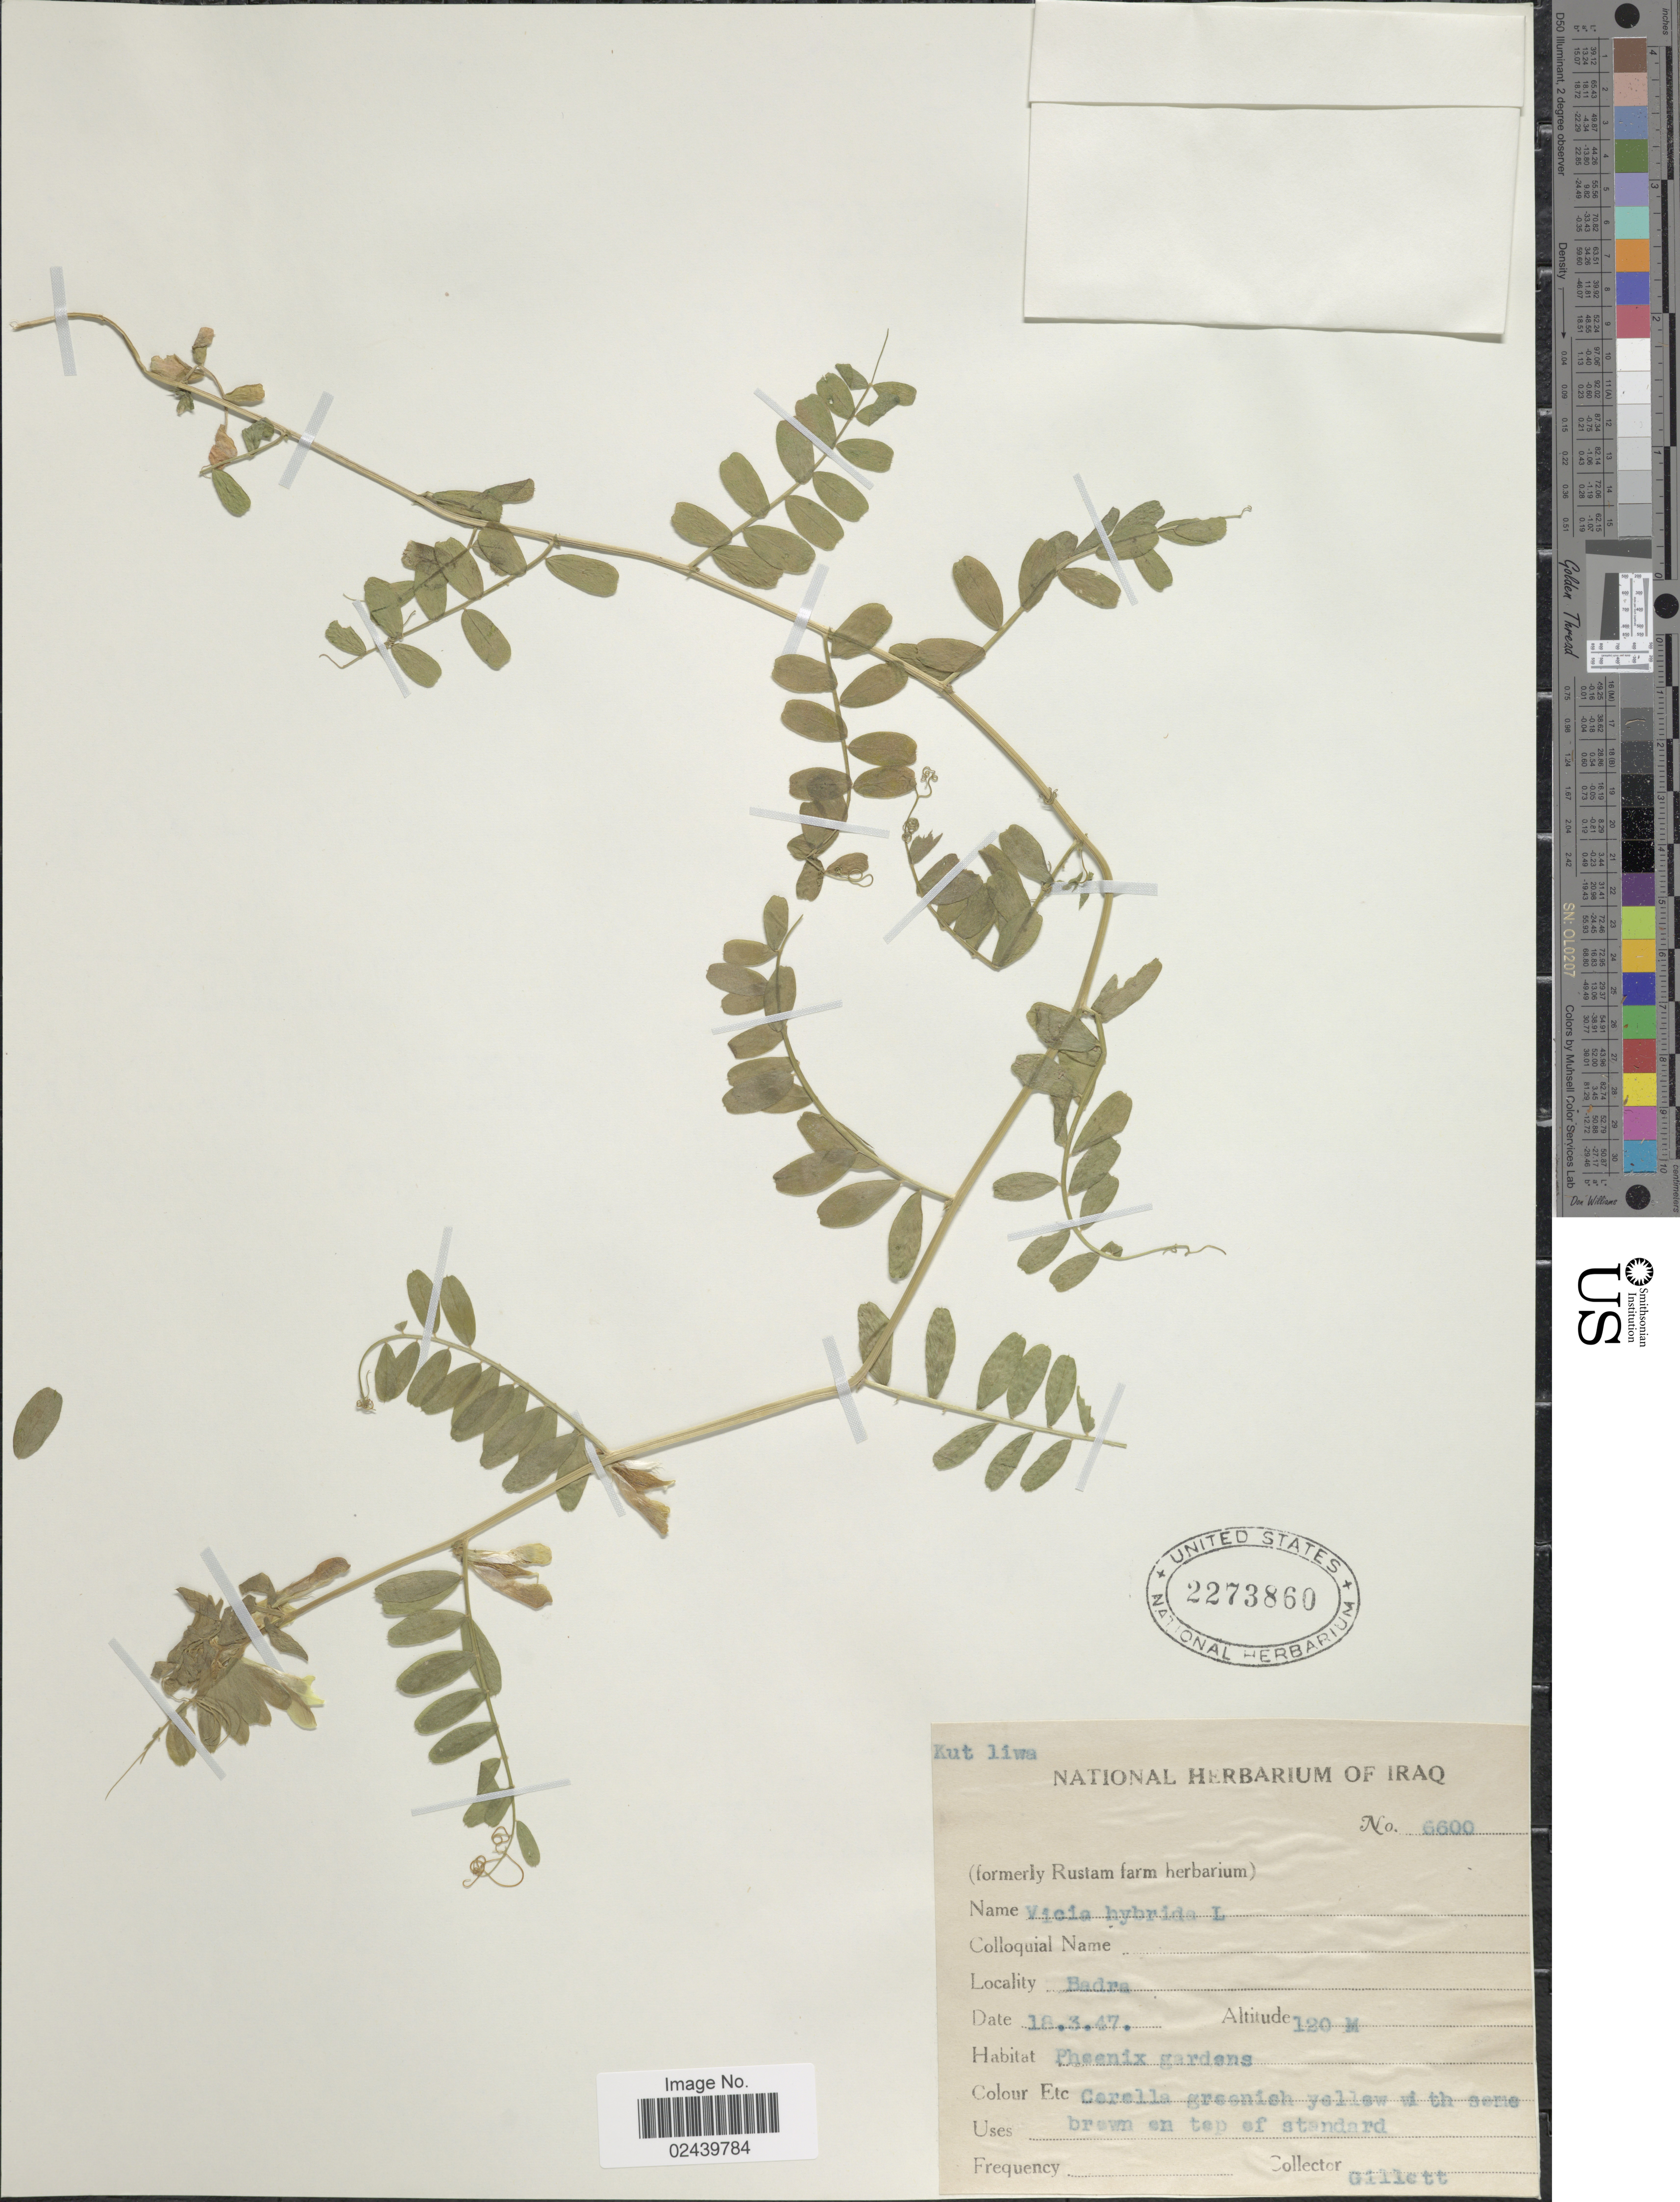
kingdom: Plantae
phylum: Tracheophyta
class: Magnoliopsida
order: Fabales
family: Fabaceae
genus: Vicia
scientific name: Vicia hybrida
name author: L.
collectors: Gillett, --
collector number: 6600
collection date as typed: Transcribed d/m/y: 18/3/47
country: Iraq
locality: Kut liwa. Badra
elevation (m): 120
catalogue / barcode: US 2273860